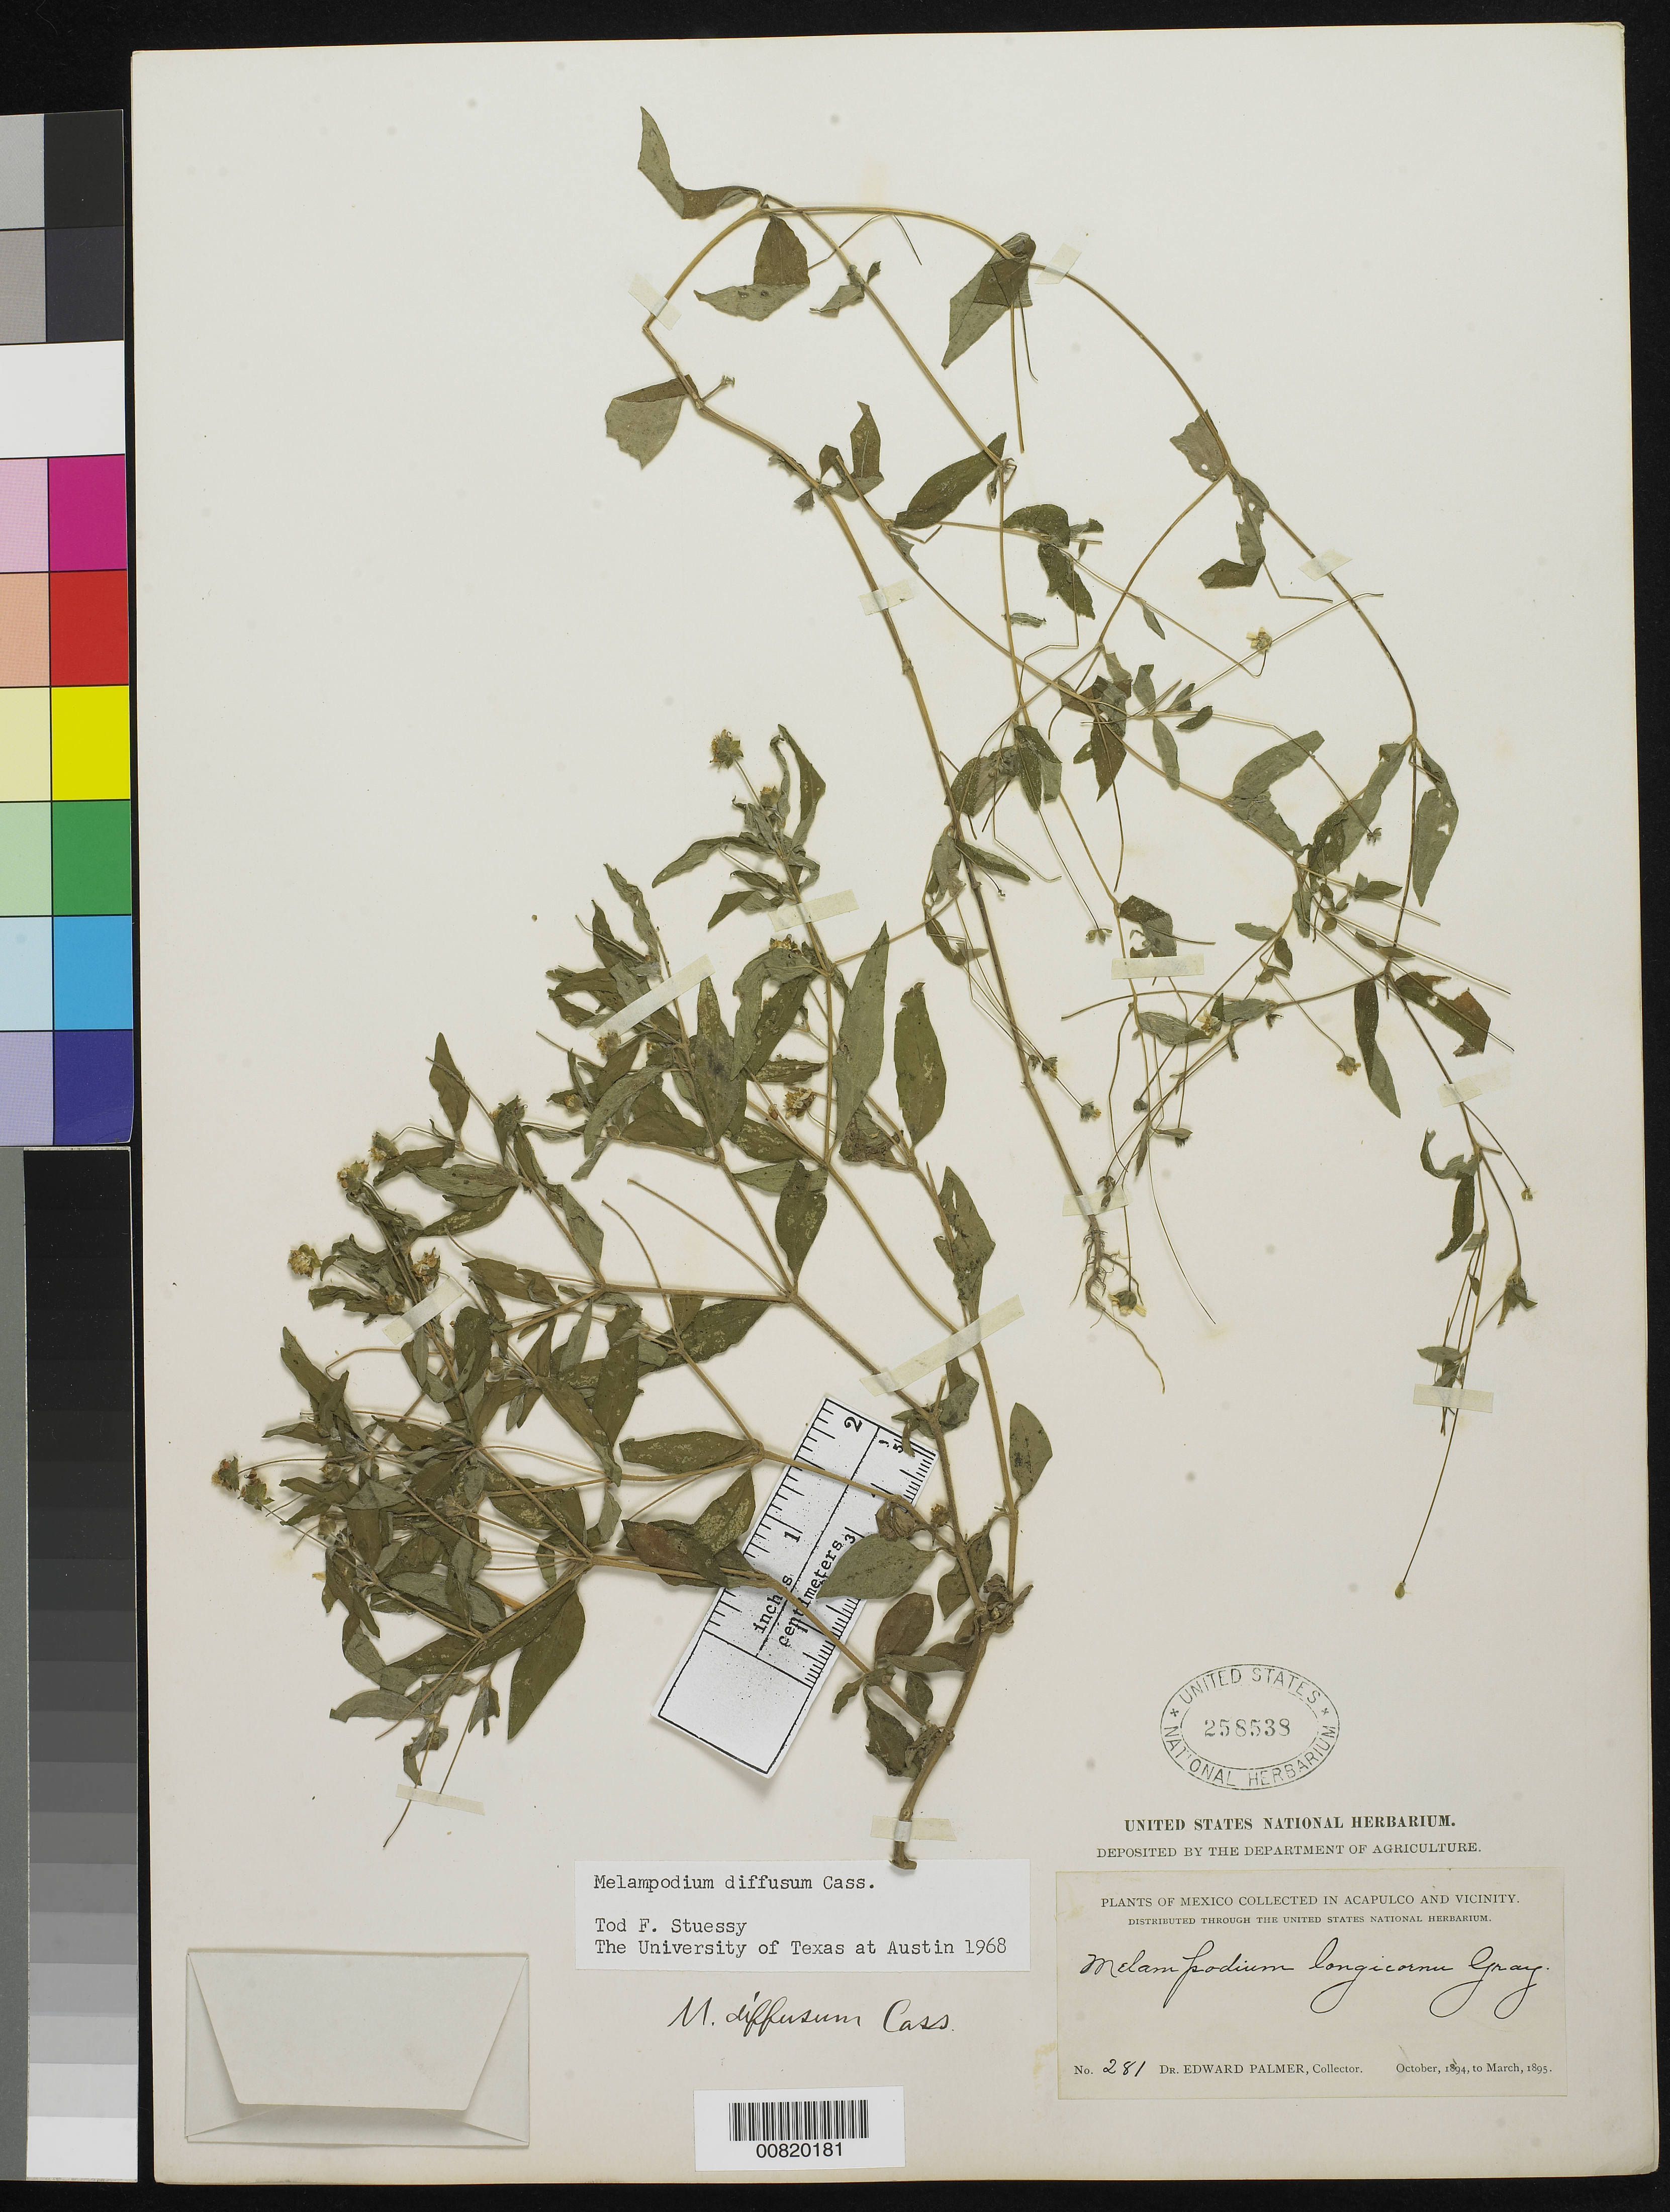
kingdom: Plantae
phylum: Tracheophyta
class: Magnoliopsida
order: Asterales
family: Asteraceae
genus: Melampodium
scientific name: Melampodium diffusum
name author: Cass.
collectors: E. Palmer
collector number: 281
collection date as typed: Oct 1894 to -- Mar 1895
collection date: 1894-10/1895-03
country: Mexico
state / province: Guerrero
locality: Acapulco, Guerrero and vicinity.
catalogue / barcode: US 258538